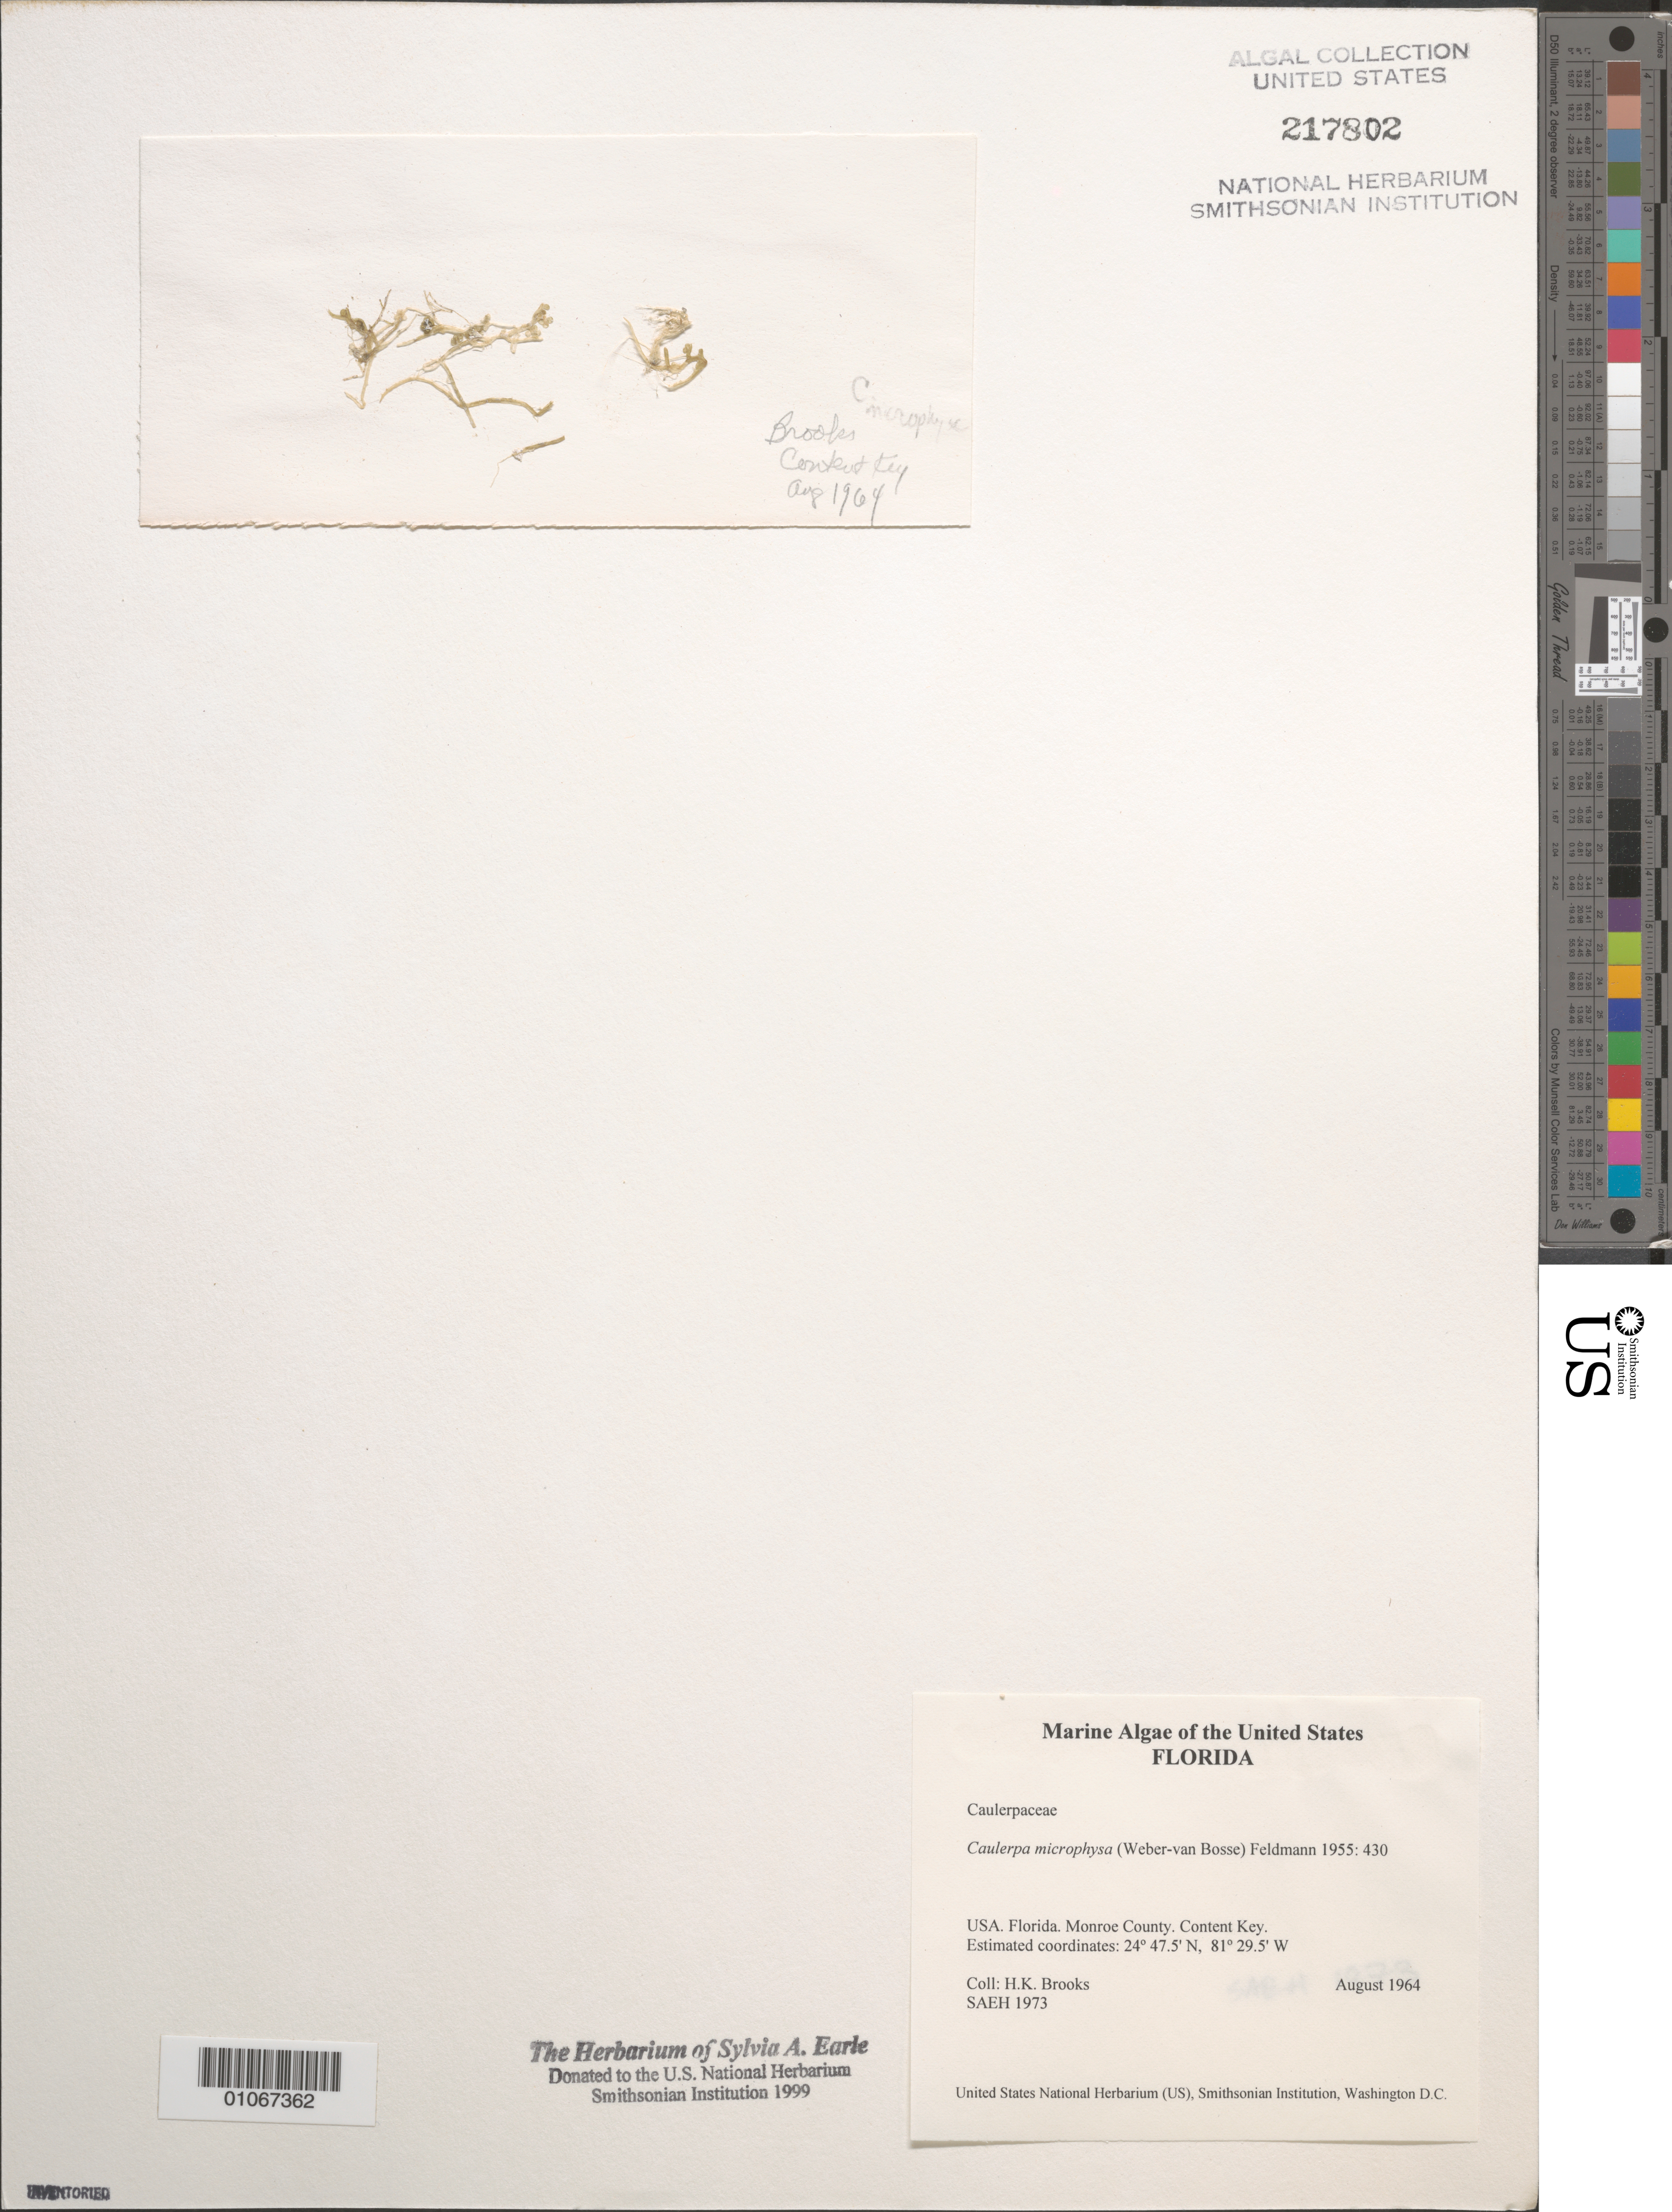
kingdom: Plantae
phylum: Chlorophyta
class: Ulvophyceae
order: Bryopsidales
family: Caulerpaceae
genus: Caulerpa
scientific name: Caulerpa microphysa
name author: (Weber Bosse) Feldmann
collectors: H. Brooks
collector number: SAEH 1973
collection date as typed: Aug 1964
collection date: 1964-08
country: United States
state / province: Florida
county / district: Monroe County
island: Content Key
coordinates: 24 47.5'N, 81 29.5'W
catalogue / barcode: US 217802